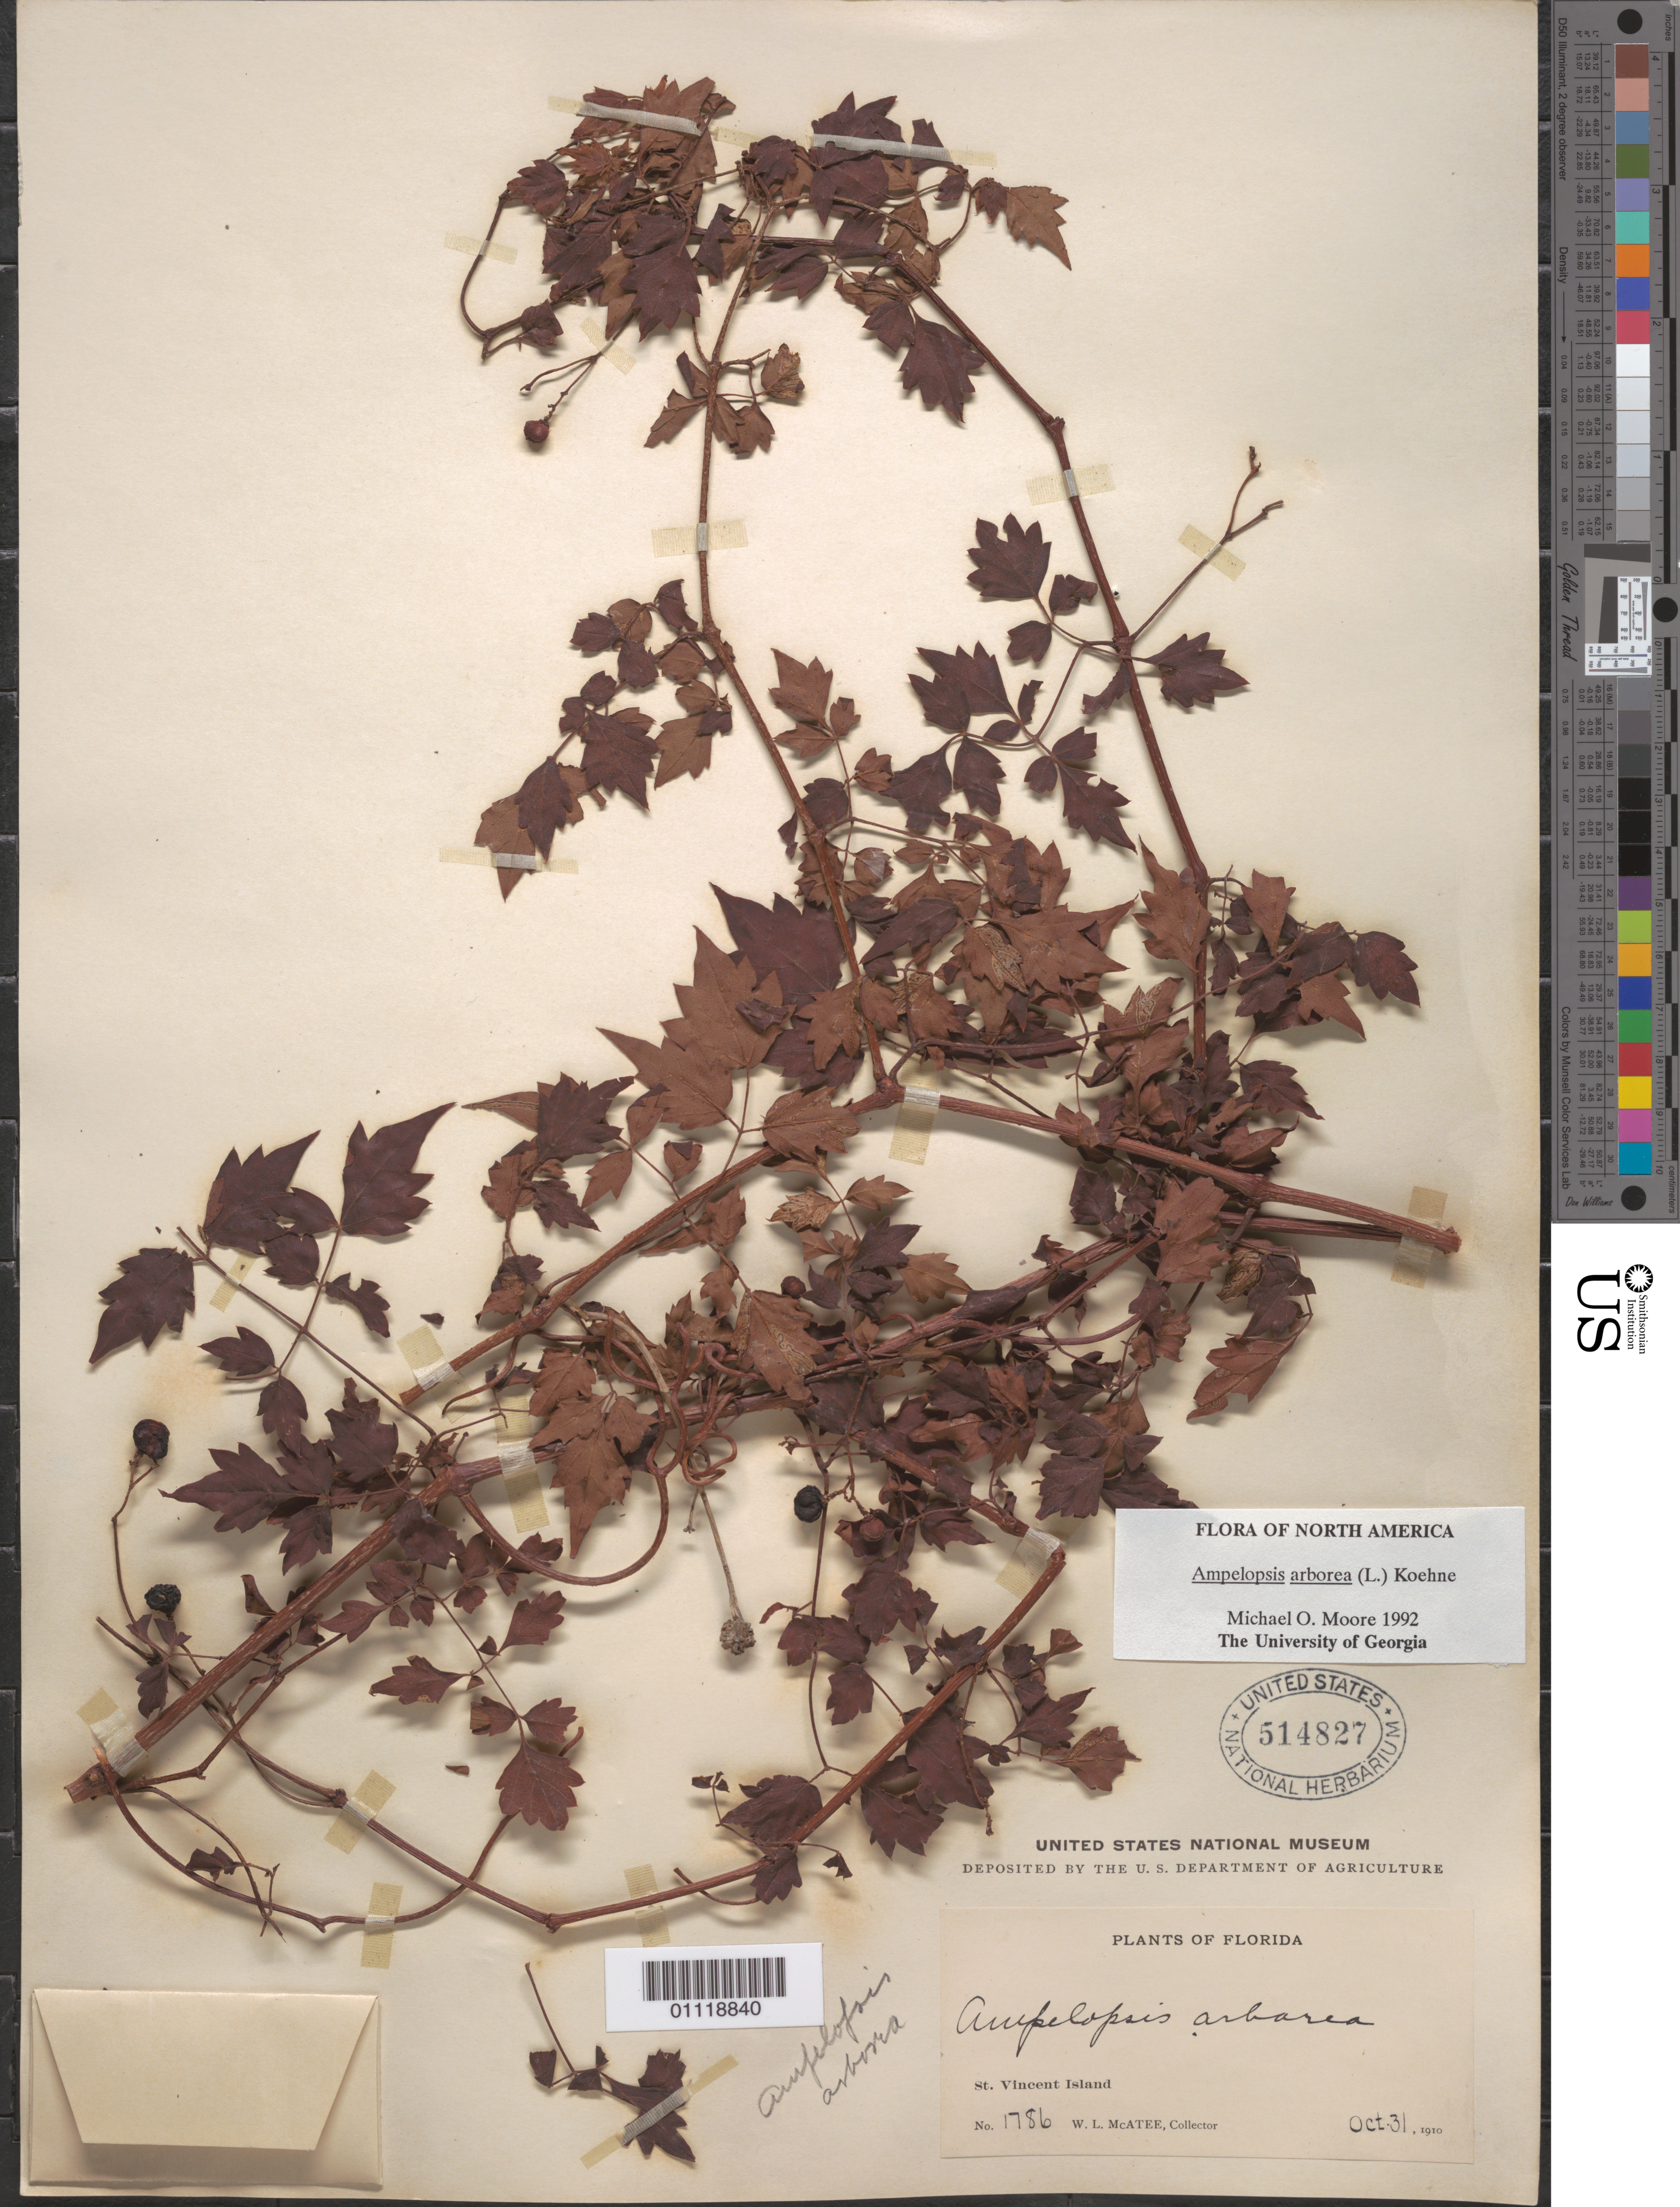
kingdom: Plantae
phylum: Tracheophyta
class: Magnoliopsida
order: Vitales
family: Vitaceae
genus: Ampelopsis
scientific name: Ampelopsis arborea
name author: (L.) Koehne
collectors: W. McAtee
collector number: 1786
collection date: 1910-10-31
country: United States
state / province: Florida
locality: St Vincent Island.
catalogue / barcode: US 514827